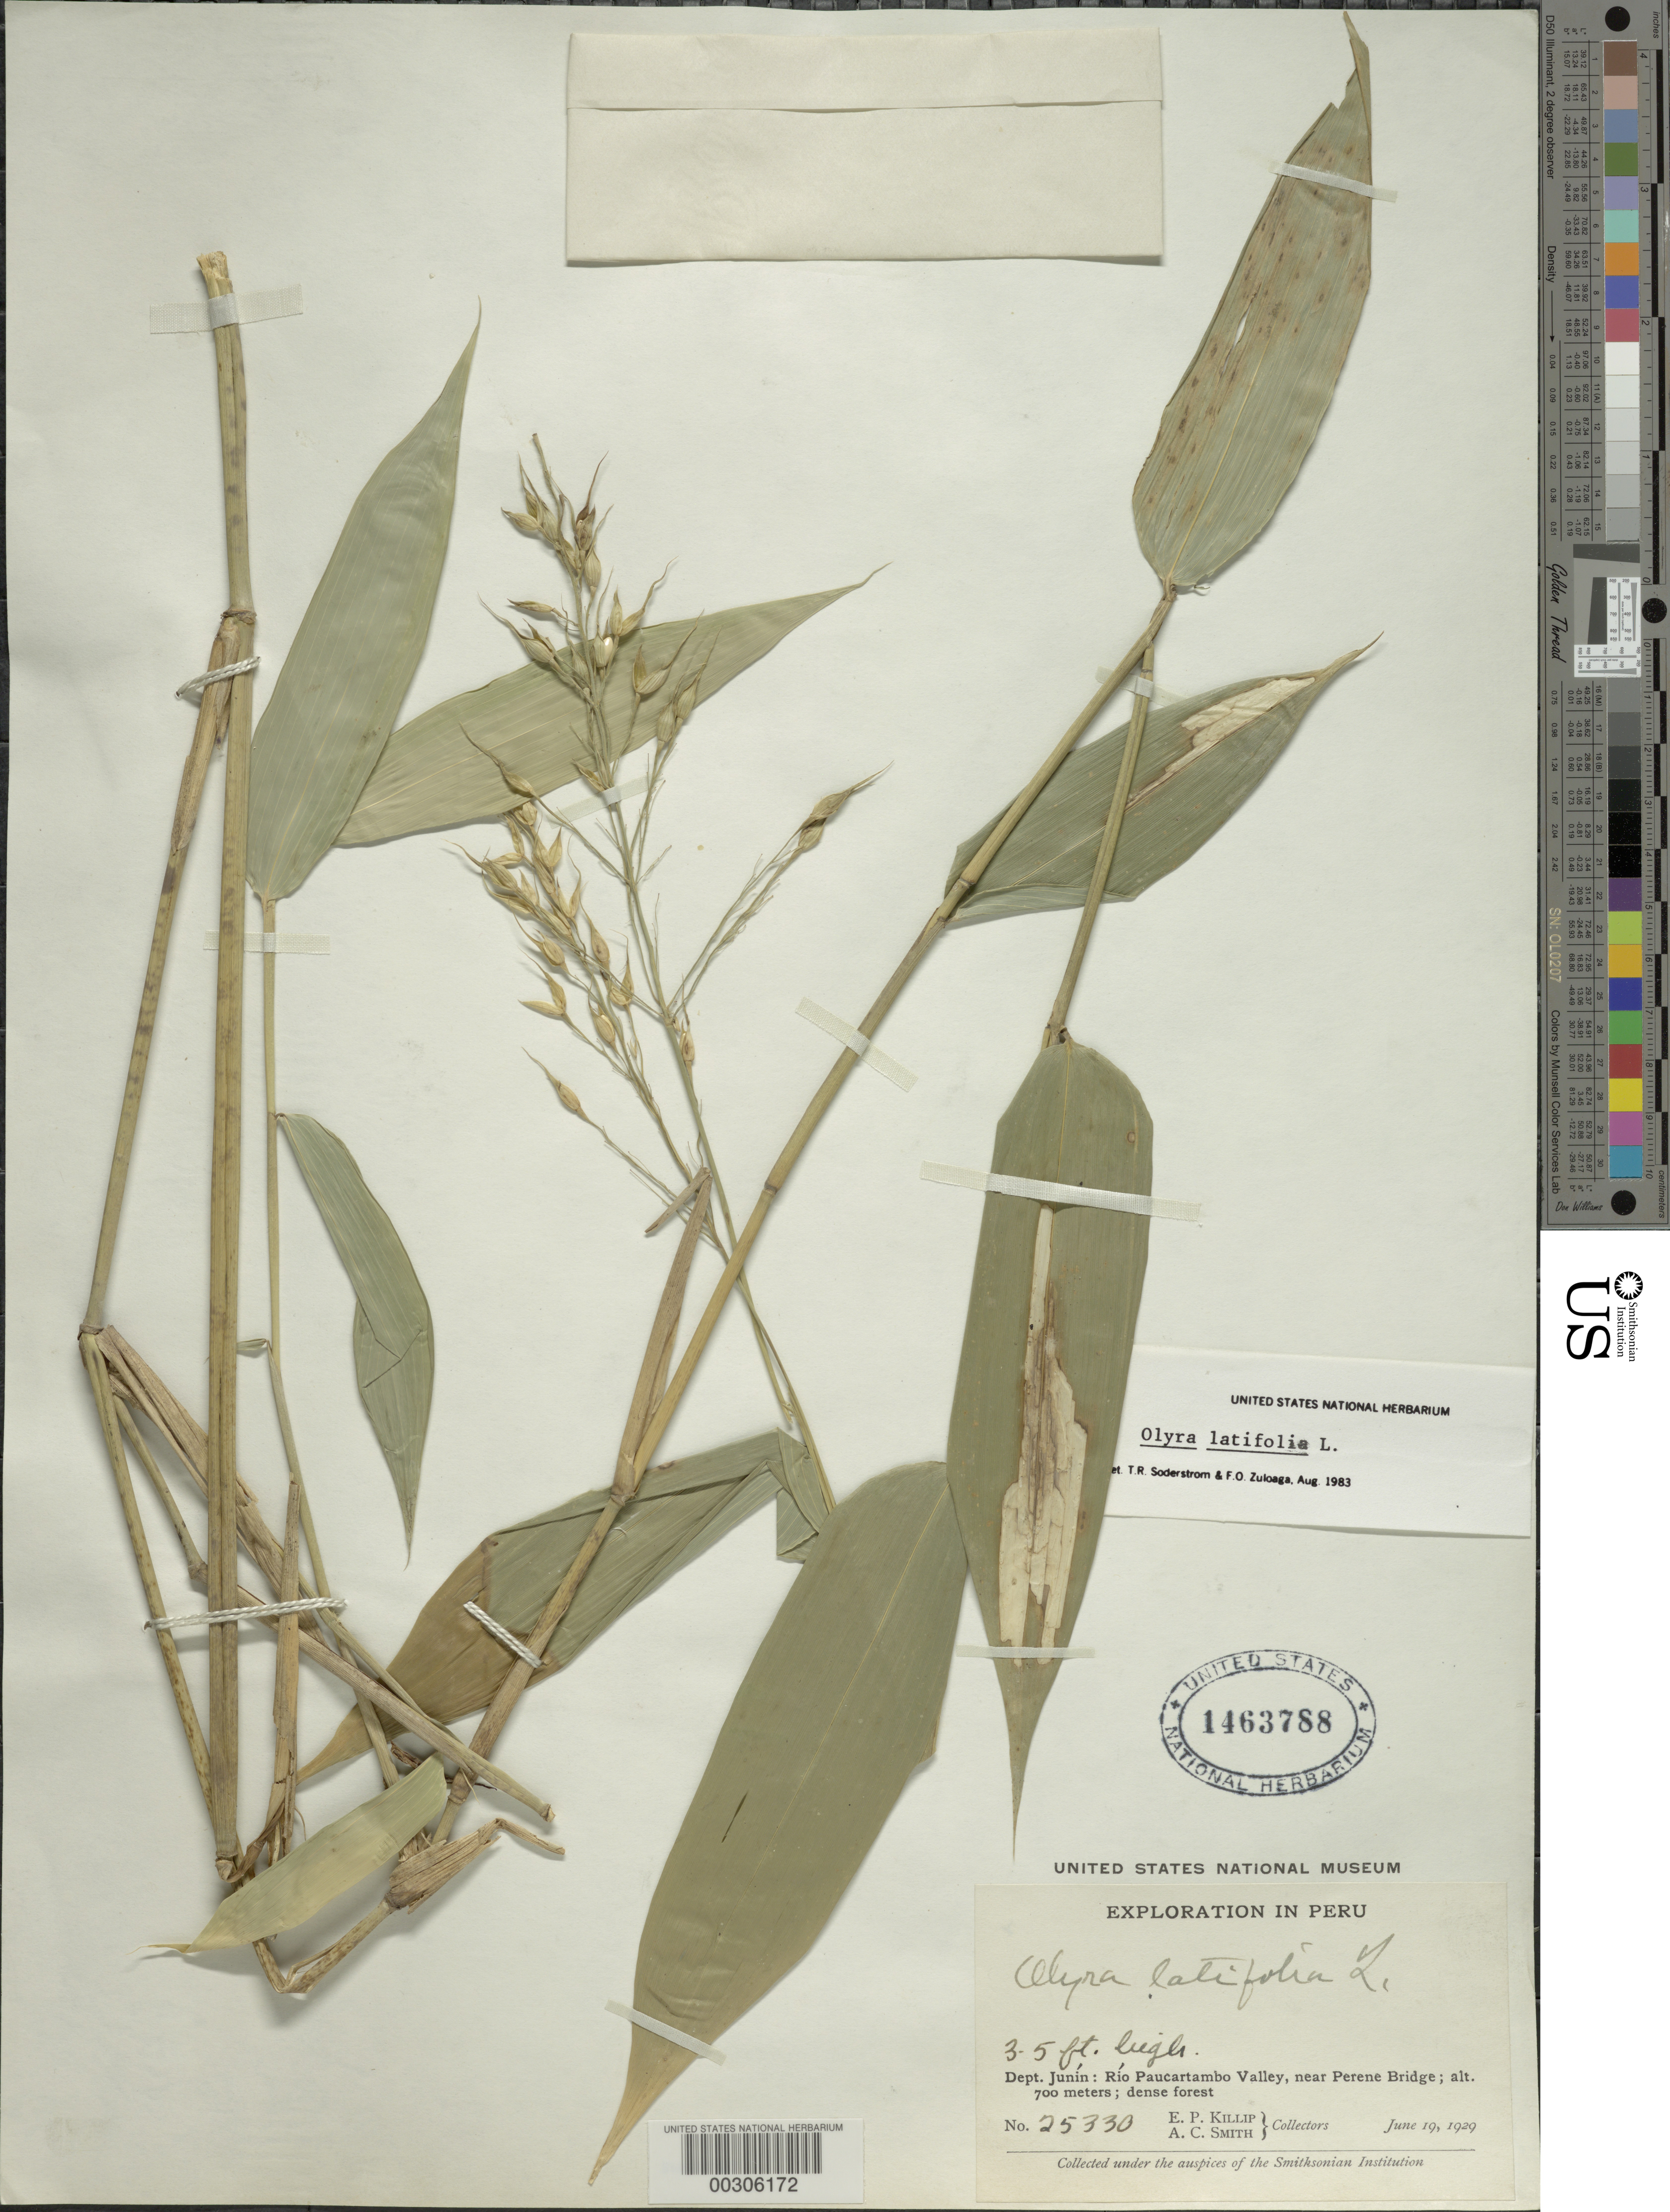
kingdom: Plantae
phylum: Tracheophyta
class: Liliopsida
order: Poales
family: Poaceae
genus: Olyra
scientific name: Olyra latifolia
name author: L.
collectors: E. P. Killip & A. C. Smith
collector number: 25330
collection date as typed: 19 Jun 1929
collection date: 1929-06-19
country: Peru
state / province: Junín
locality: Rio paucartambo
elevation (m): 700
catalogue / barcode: US 1463788